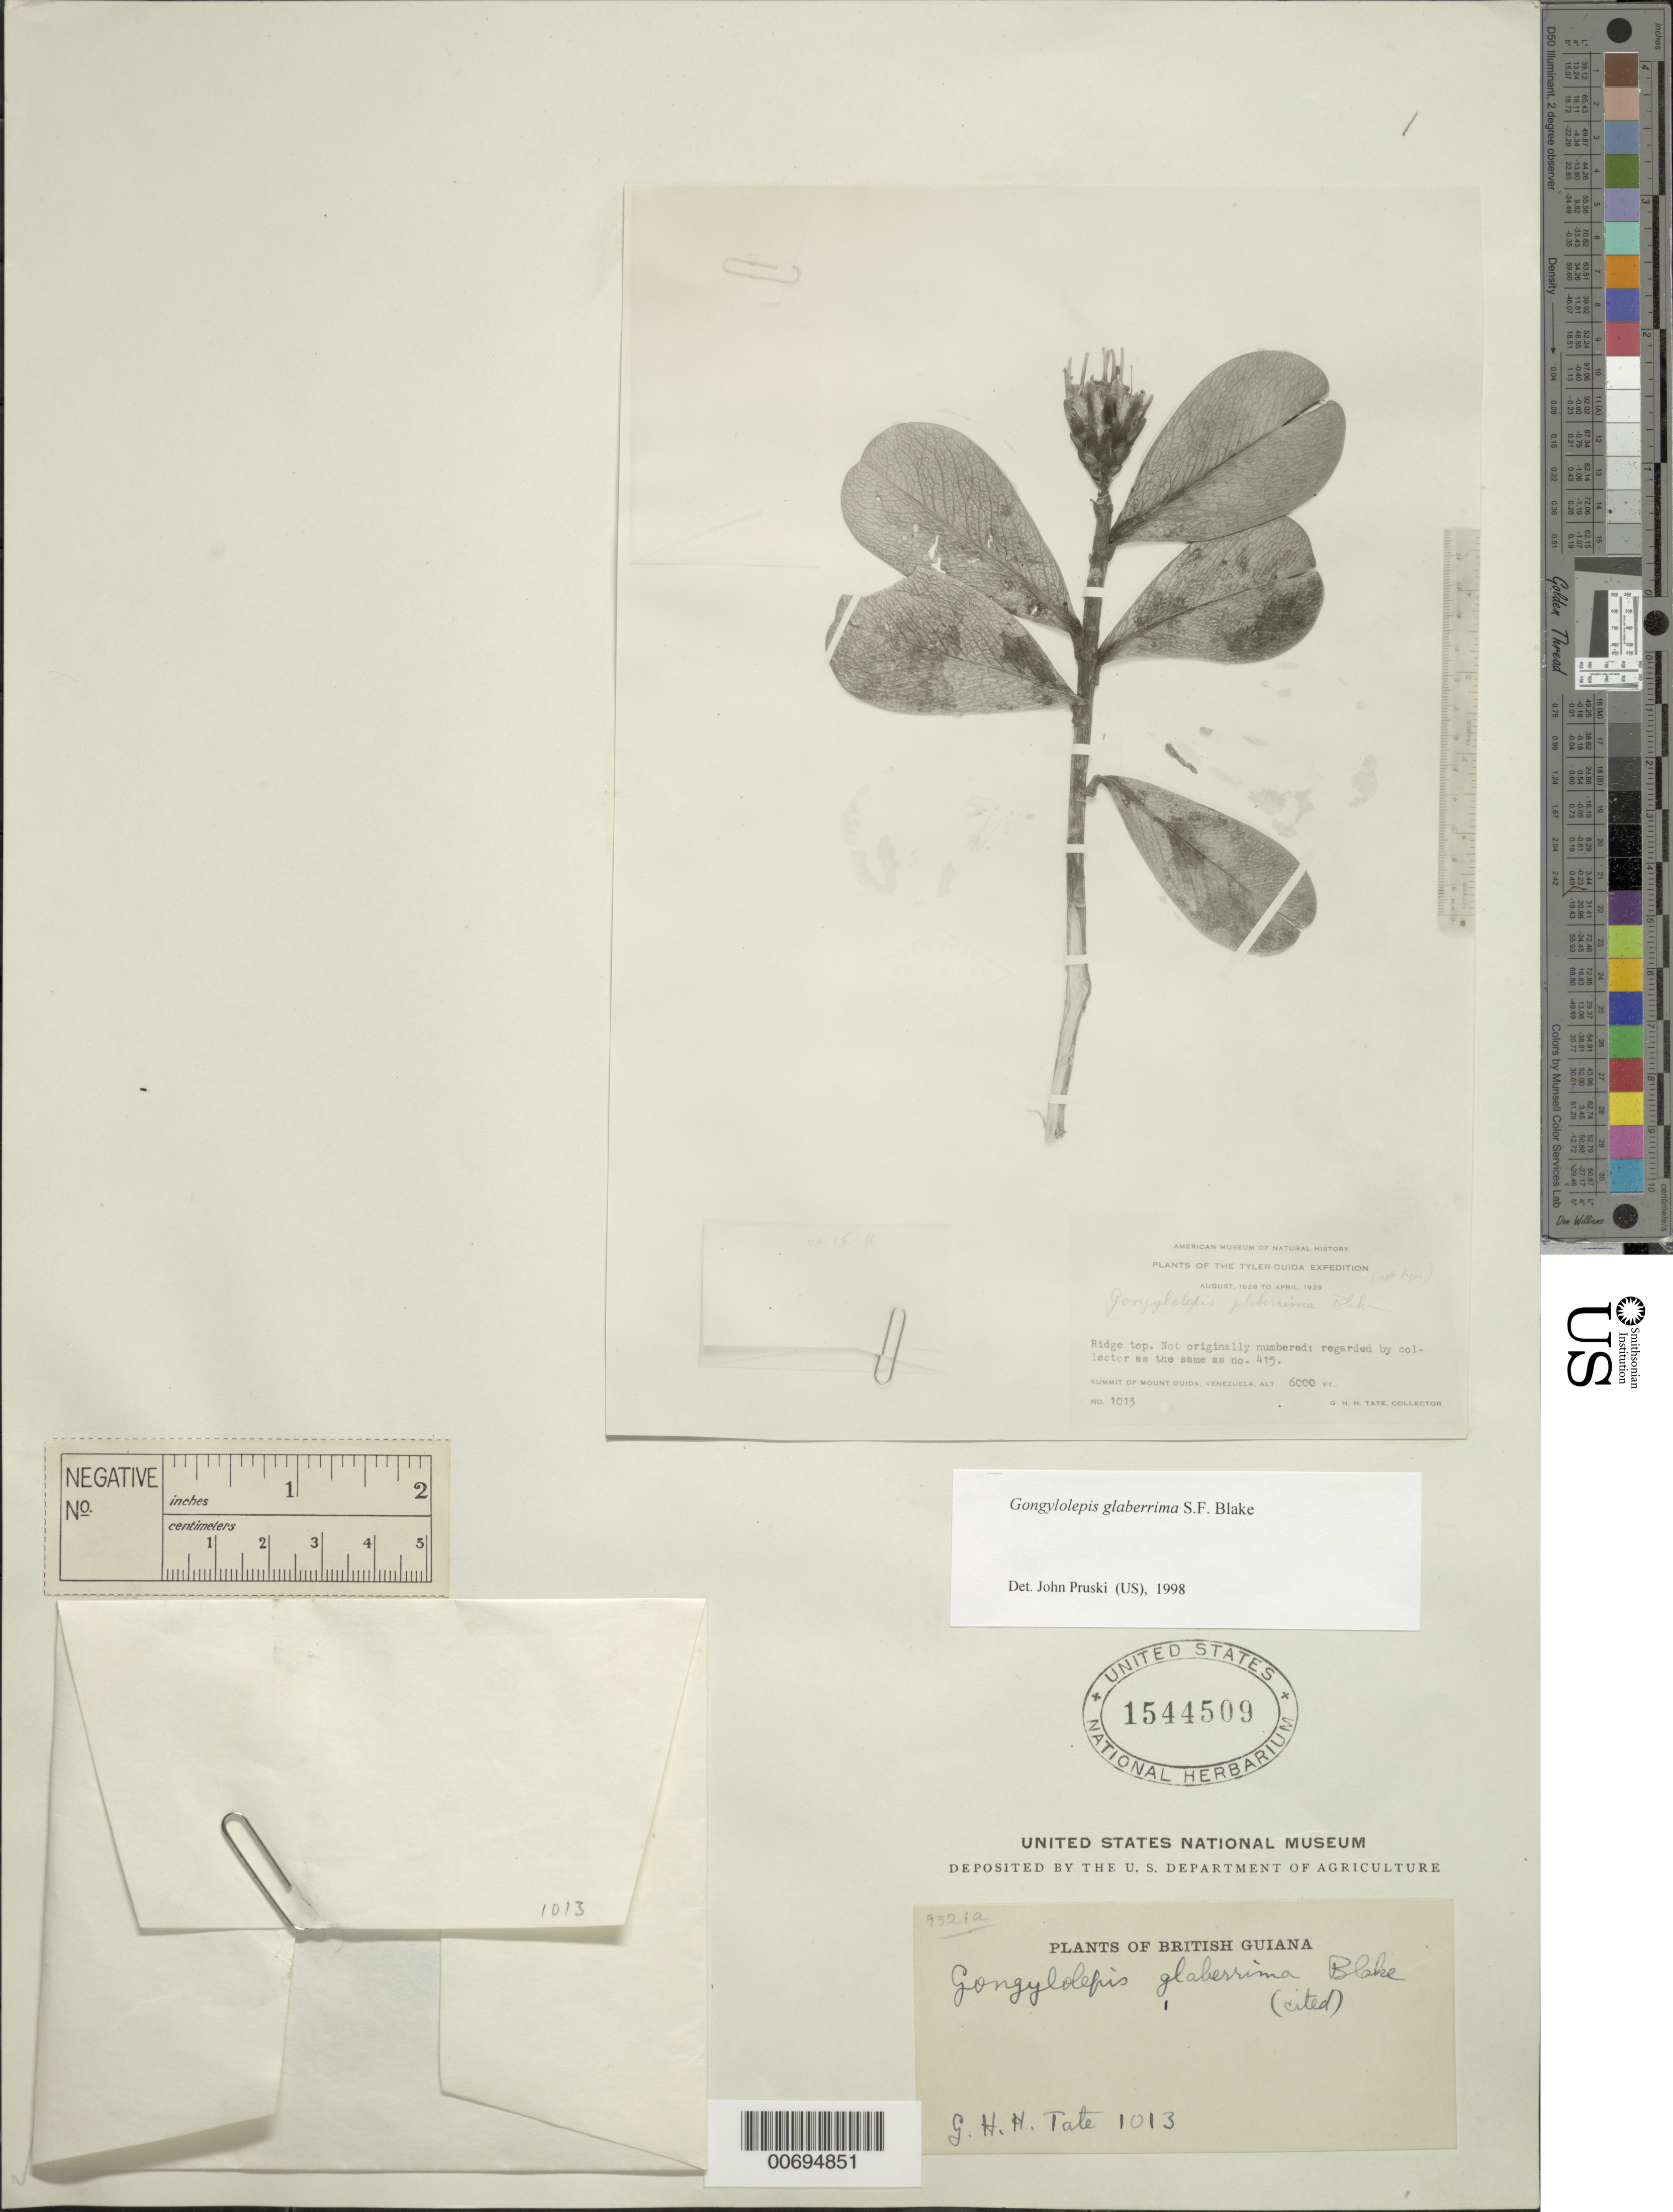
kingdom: Plantae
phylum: Tracheophyta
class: Magnoliopsida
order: Asterales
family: Asteraceae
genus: Gongylolepis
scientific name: Gongylolepis glaberrima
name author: S.F. Blake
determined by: Pruski, J. F.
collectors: G. H. H.Tate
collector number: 1013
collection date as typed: Aug-28 to Apr-29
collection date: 1928-08/1929-04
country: Venezuela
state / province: Amazonas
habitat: Ridge top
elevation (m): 1800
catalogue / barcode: US 1544509